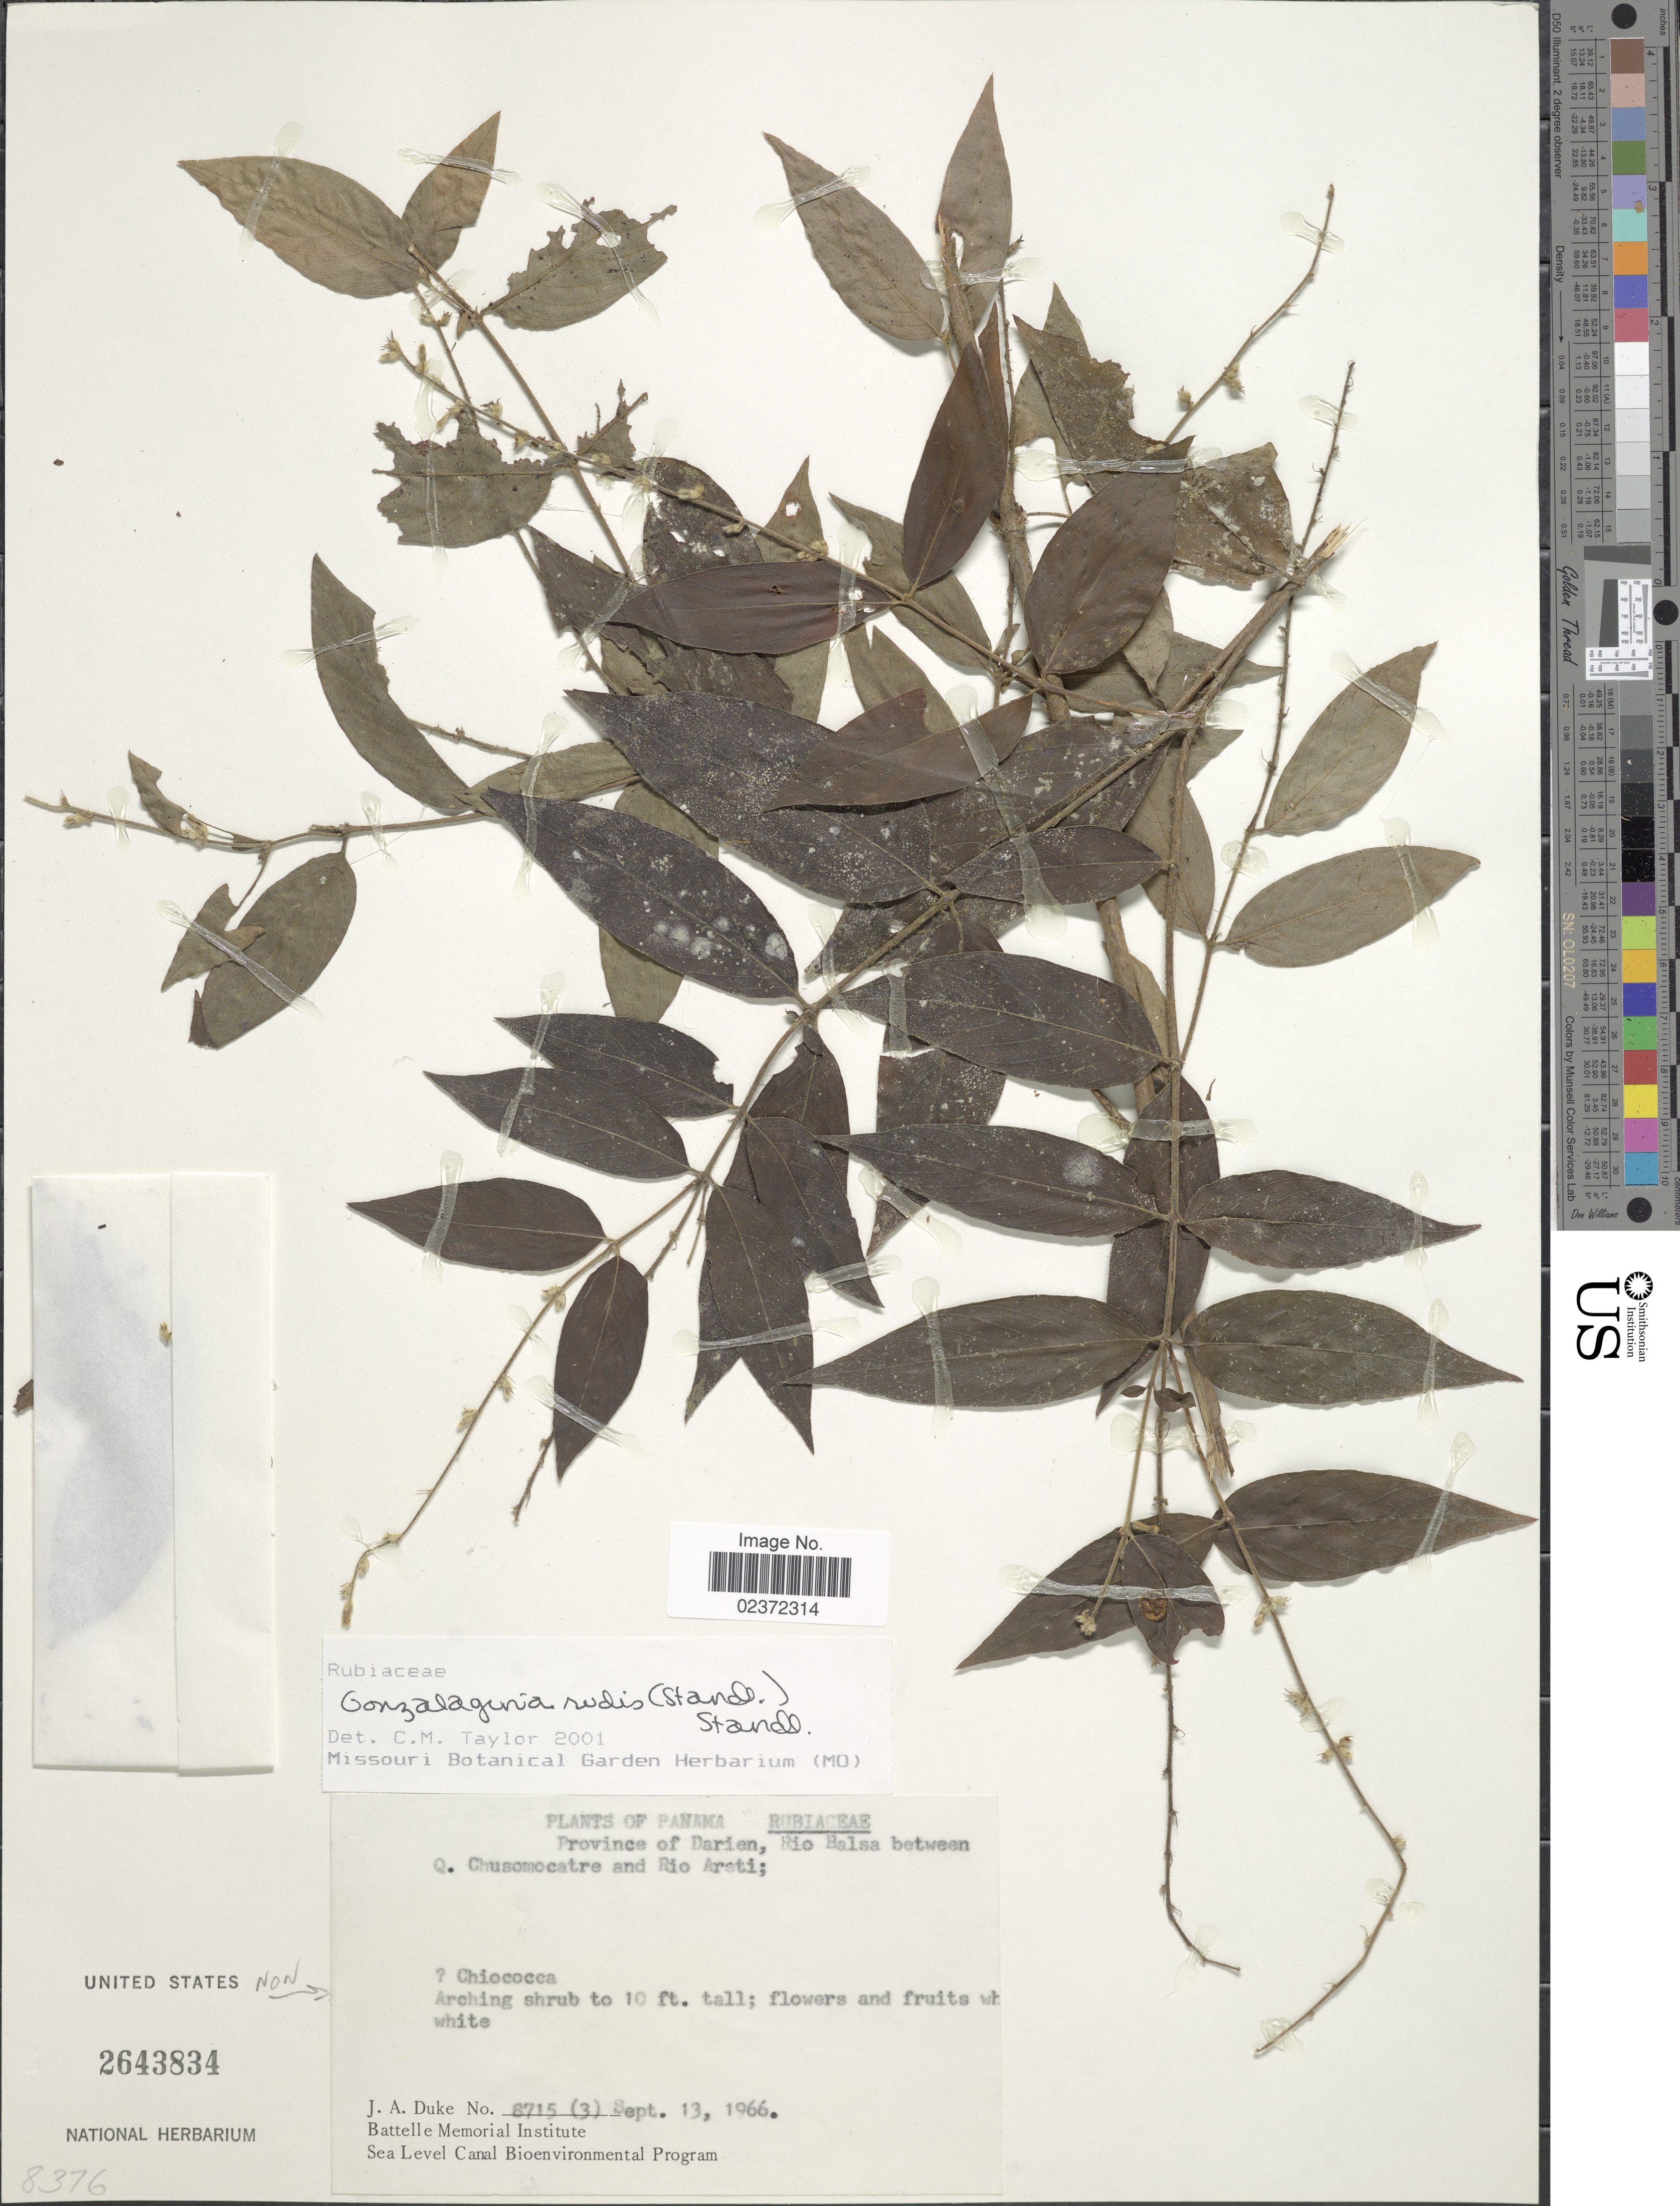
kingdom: Plantae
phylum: Tracheophyta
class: Magnoliopsida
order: Gentianales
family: Rubiaceae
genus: Duggena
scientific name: Duggena rudis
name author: Standl.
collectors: J. A. Duke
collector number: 8715/3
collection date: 1966-09-13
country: Panama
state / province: Darién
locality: Rio Balsa between Q. Chusomocatre and Rio Arati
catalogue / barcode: US 2643834